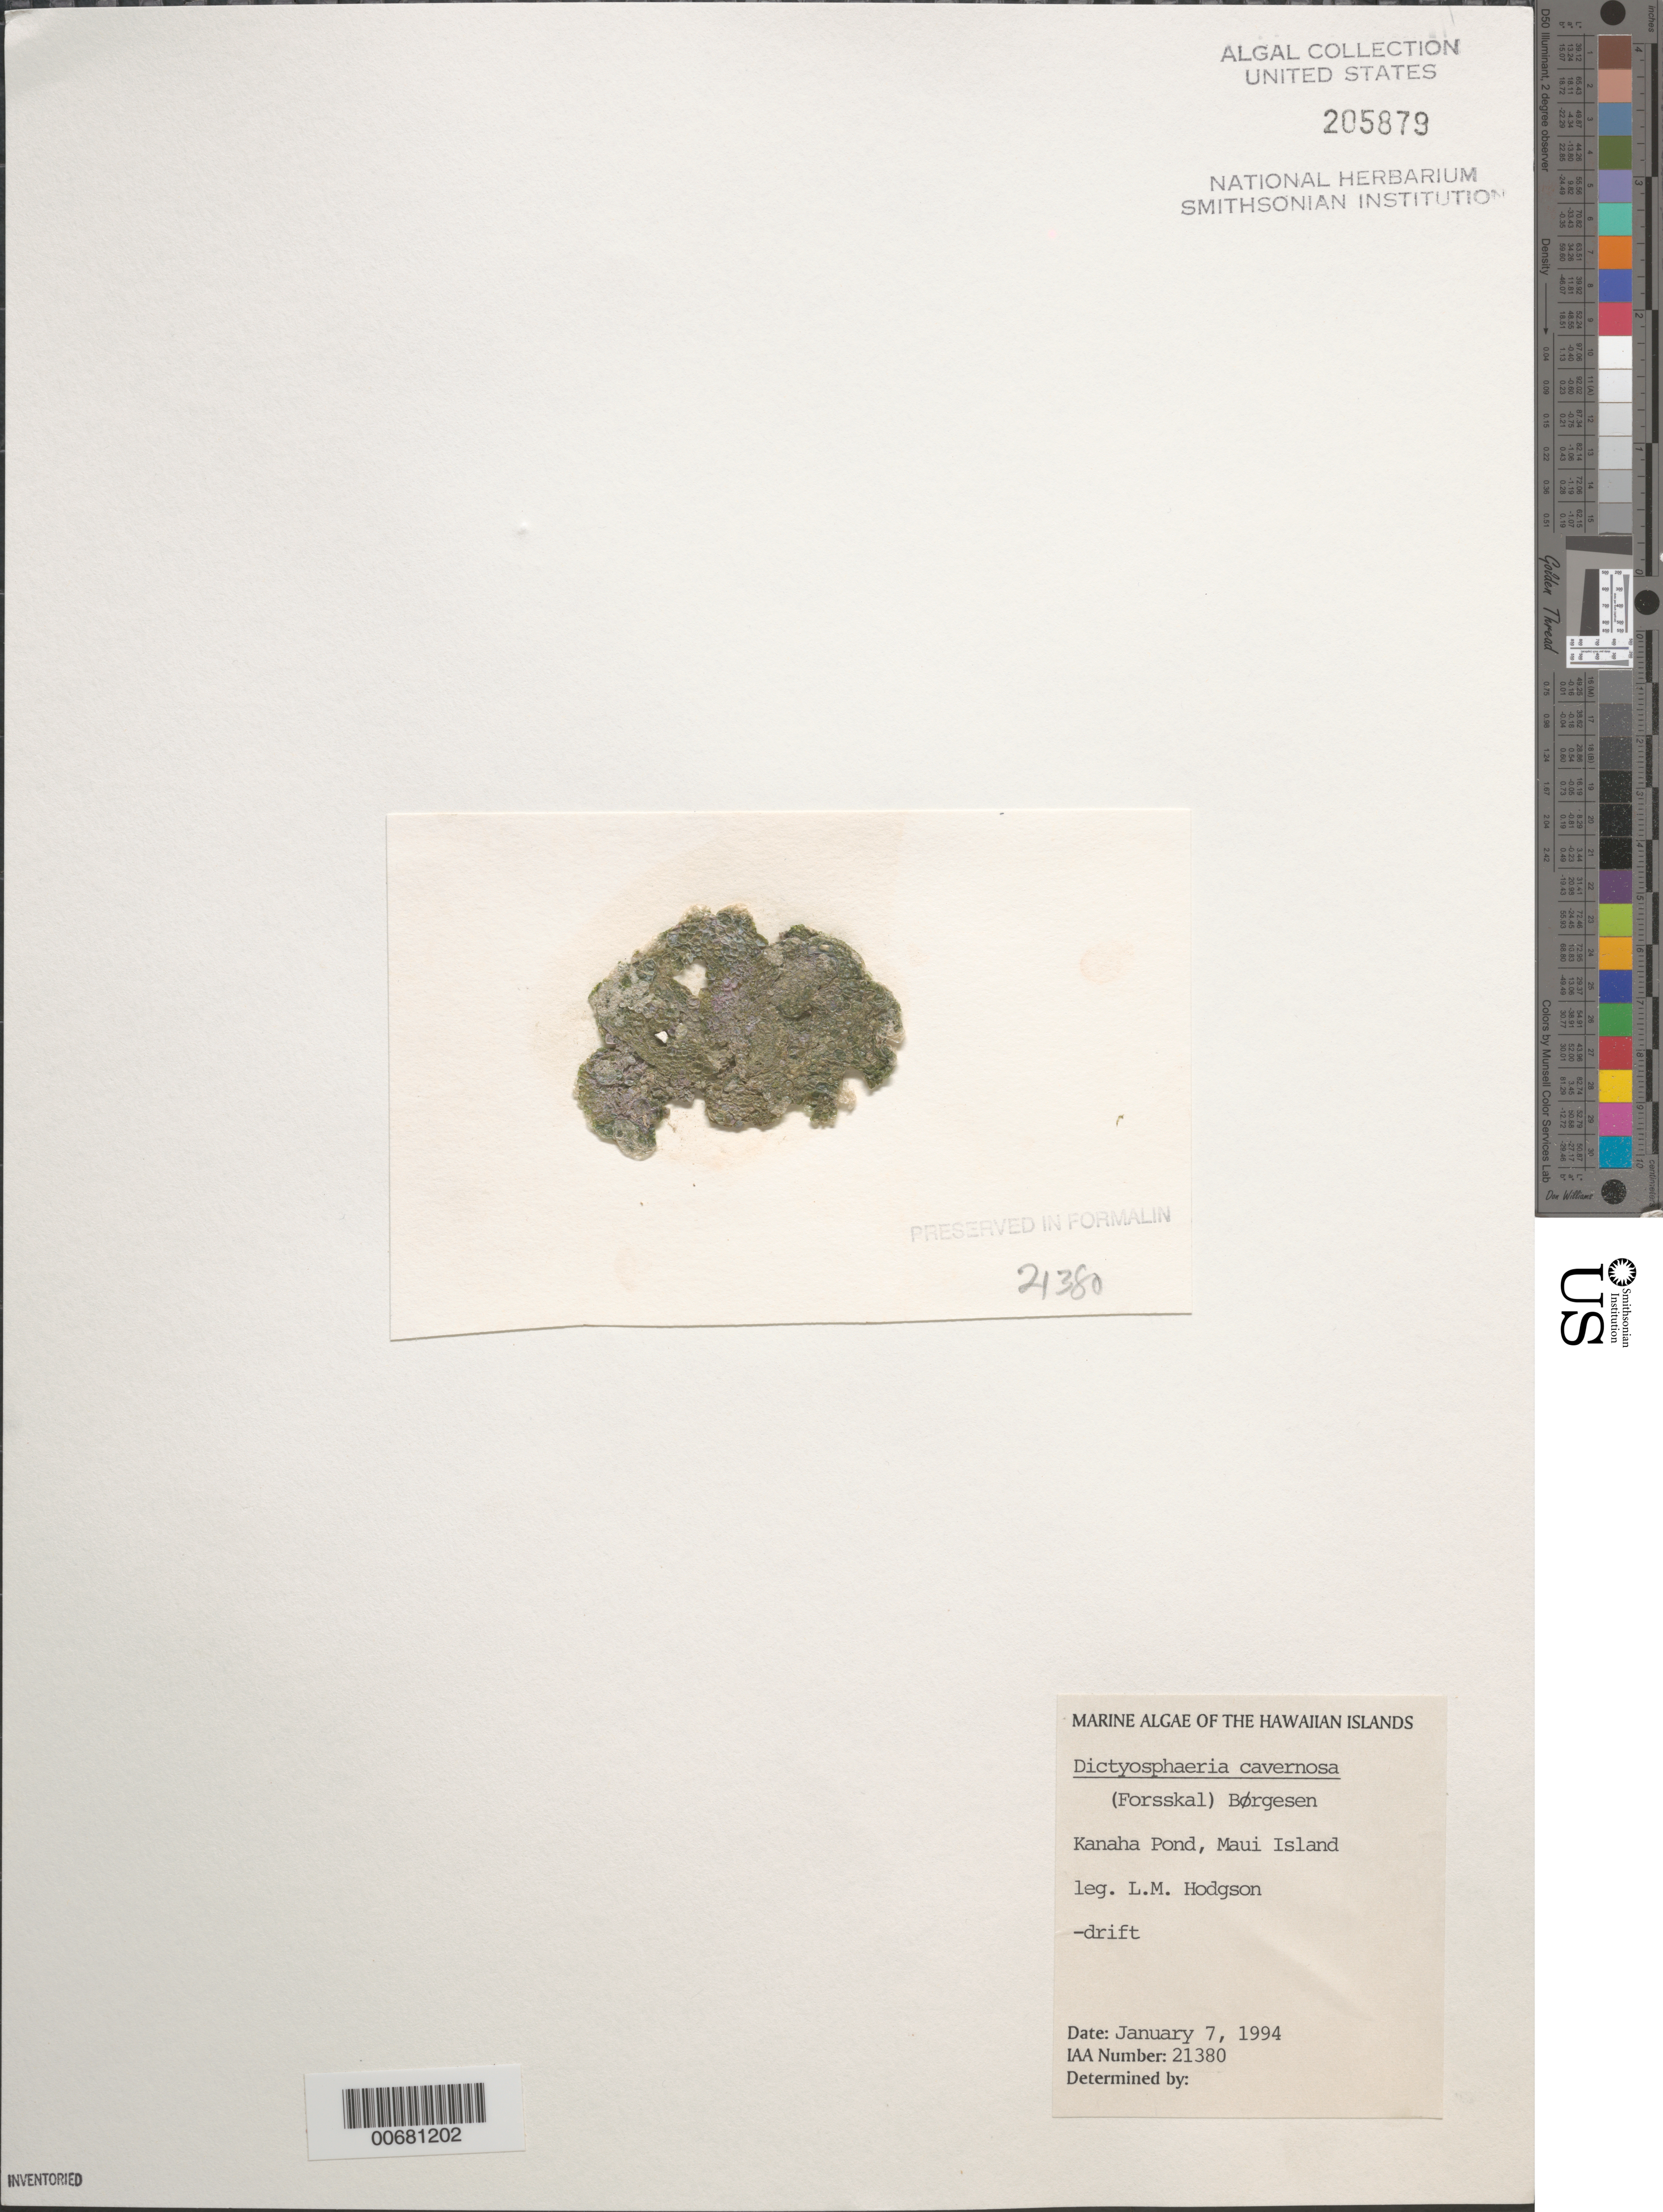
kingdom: Plantae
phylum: Chlorophyta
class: Ulvophyceae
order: Siphonocladales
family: Siphonocladaceae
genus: Dictyosphaeria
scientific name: Dictyosphaeria cavernosa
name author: (Forssk.) Børgesen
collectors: L. M. Hodgson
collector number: IAA 21380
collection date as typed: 07 Jan 1994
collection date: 1994-01-07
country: United States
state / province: Hawaii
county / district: Maui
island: Maui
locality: Kanaha Pond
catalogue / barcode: US 205879